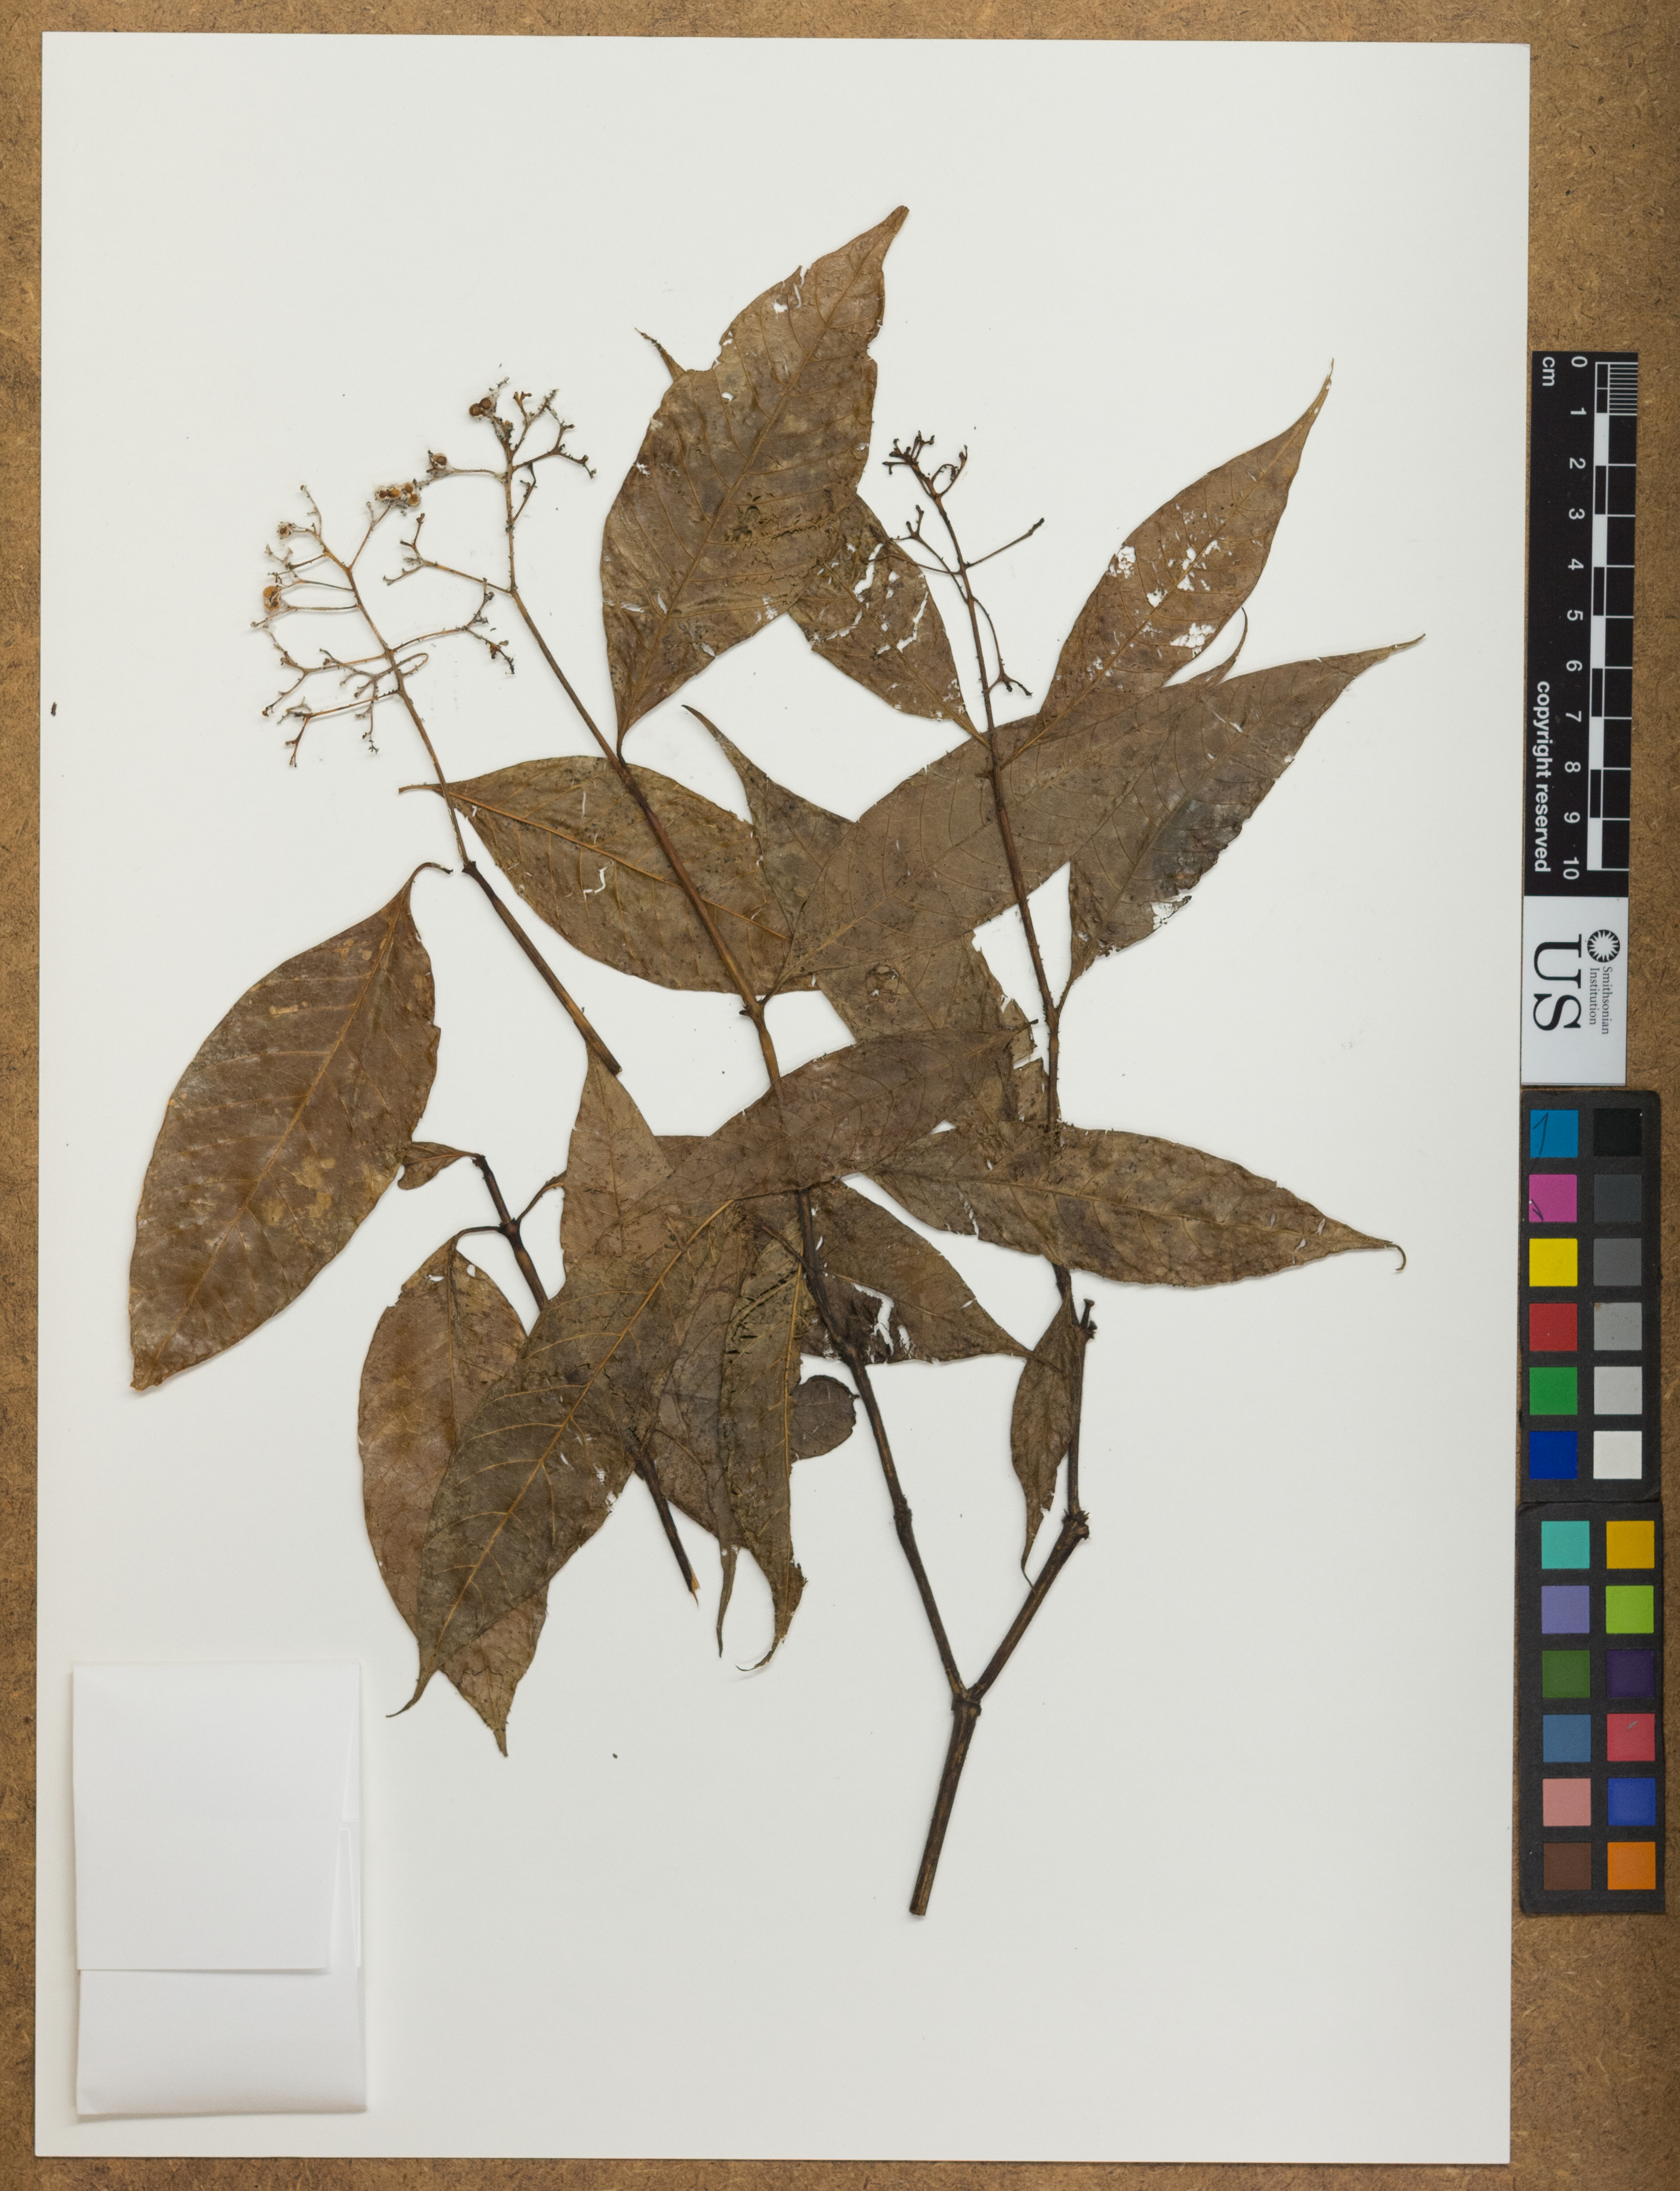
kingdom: Plantae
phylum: Tracheophyta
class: Magnoliopsida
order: Gentianales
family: Rubiaceae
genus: Psychotria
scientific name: Psychotria acuminata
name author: Benth.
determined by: Taylor, Charlotte M.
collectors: B. Maguire & D. B. Fanshawe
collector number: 23375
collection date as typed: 10-May-44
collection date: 1944-05-10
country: Guyana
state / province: Potaro-Siparuni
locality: Kaieteur Plateau, above Kaietuk, along Potaro River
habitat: Riverside, inundated land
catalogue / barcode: US 1902145